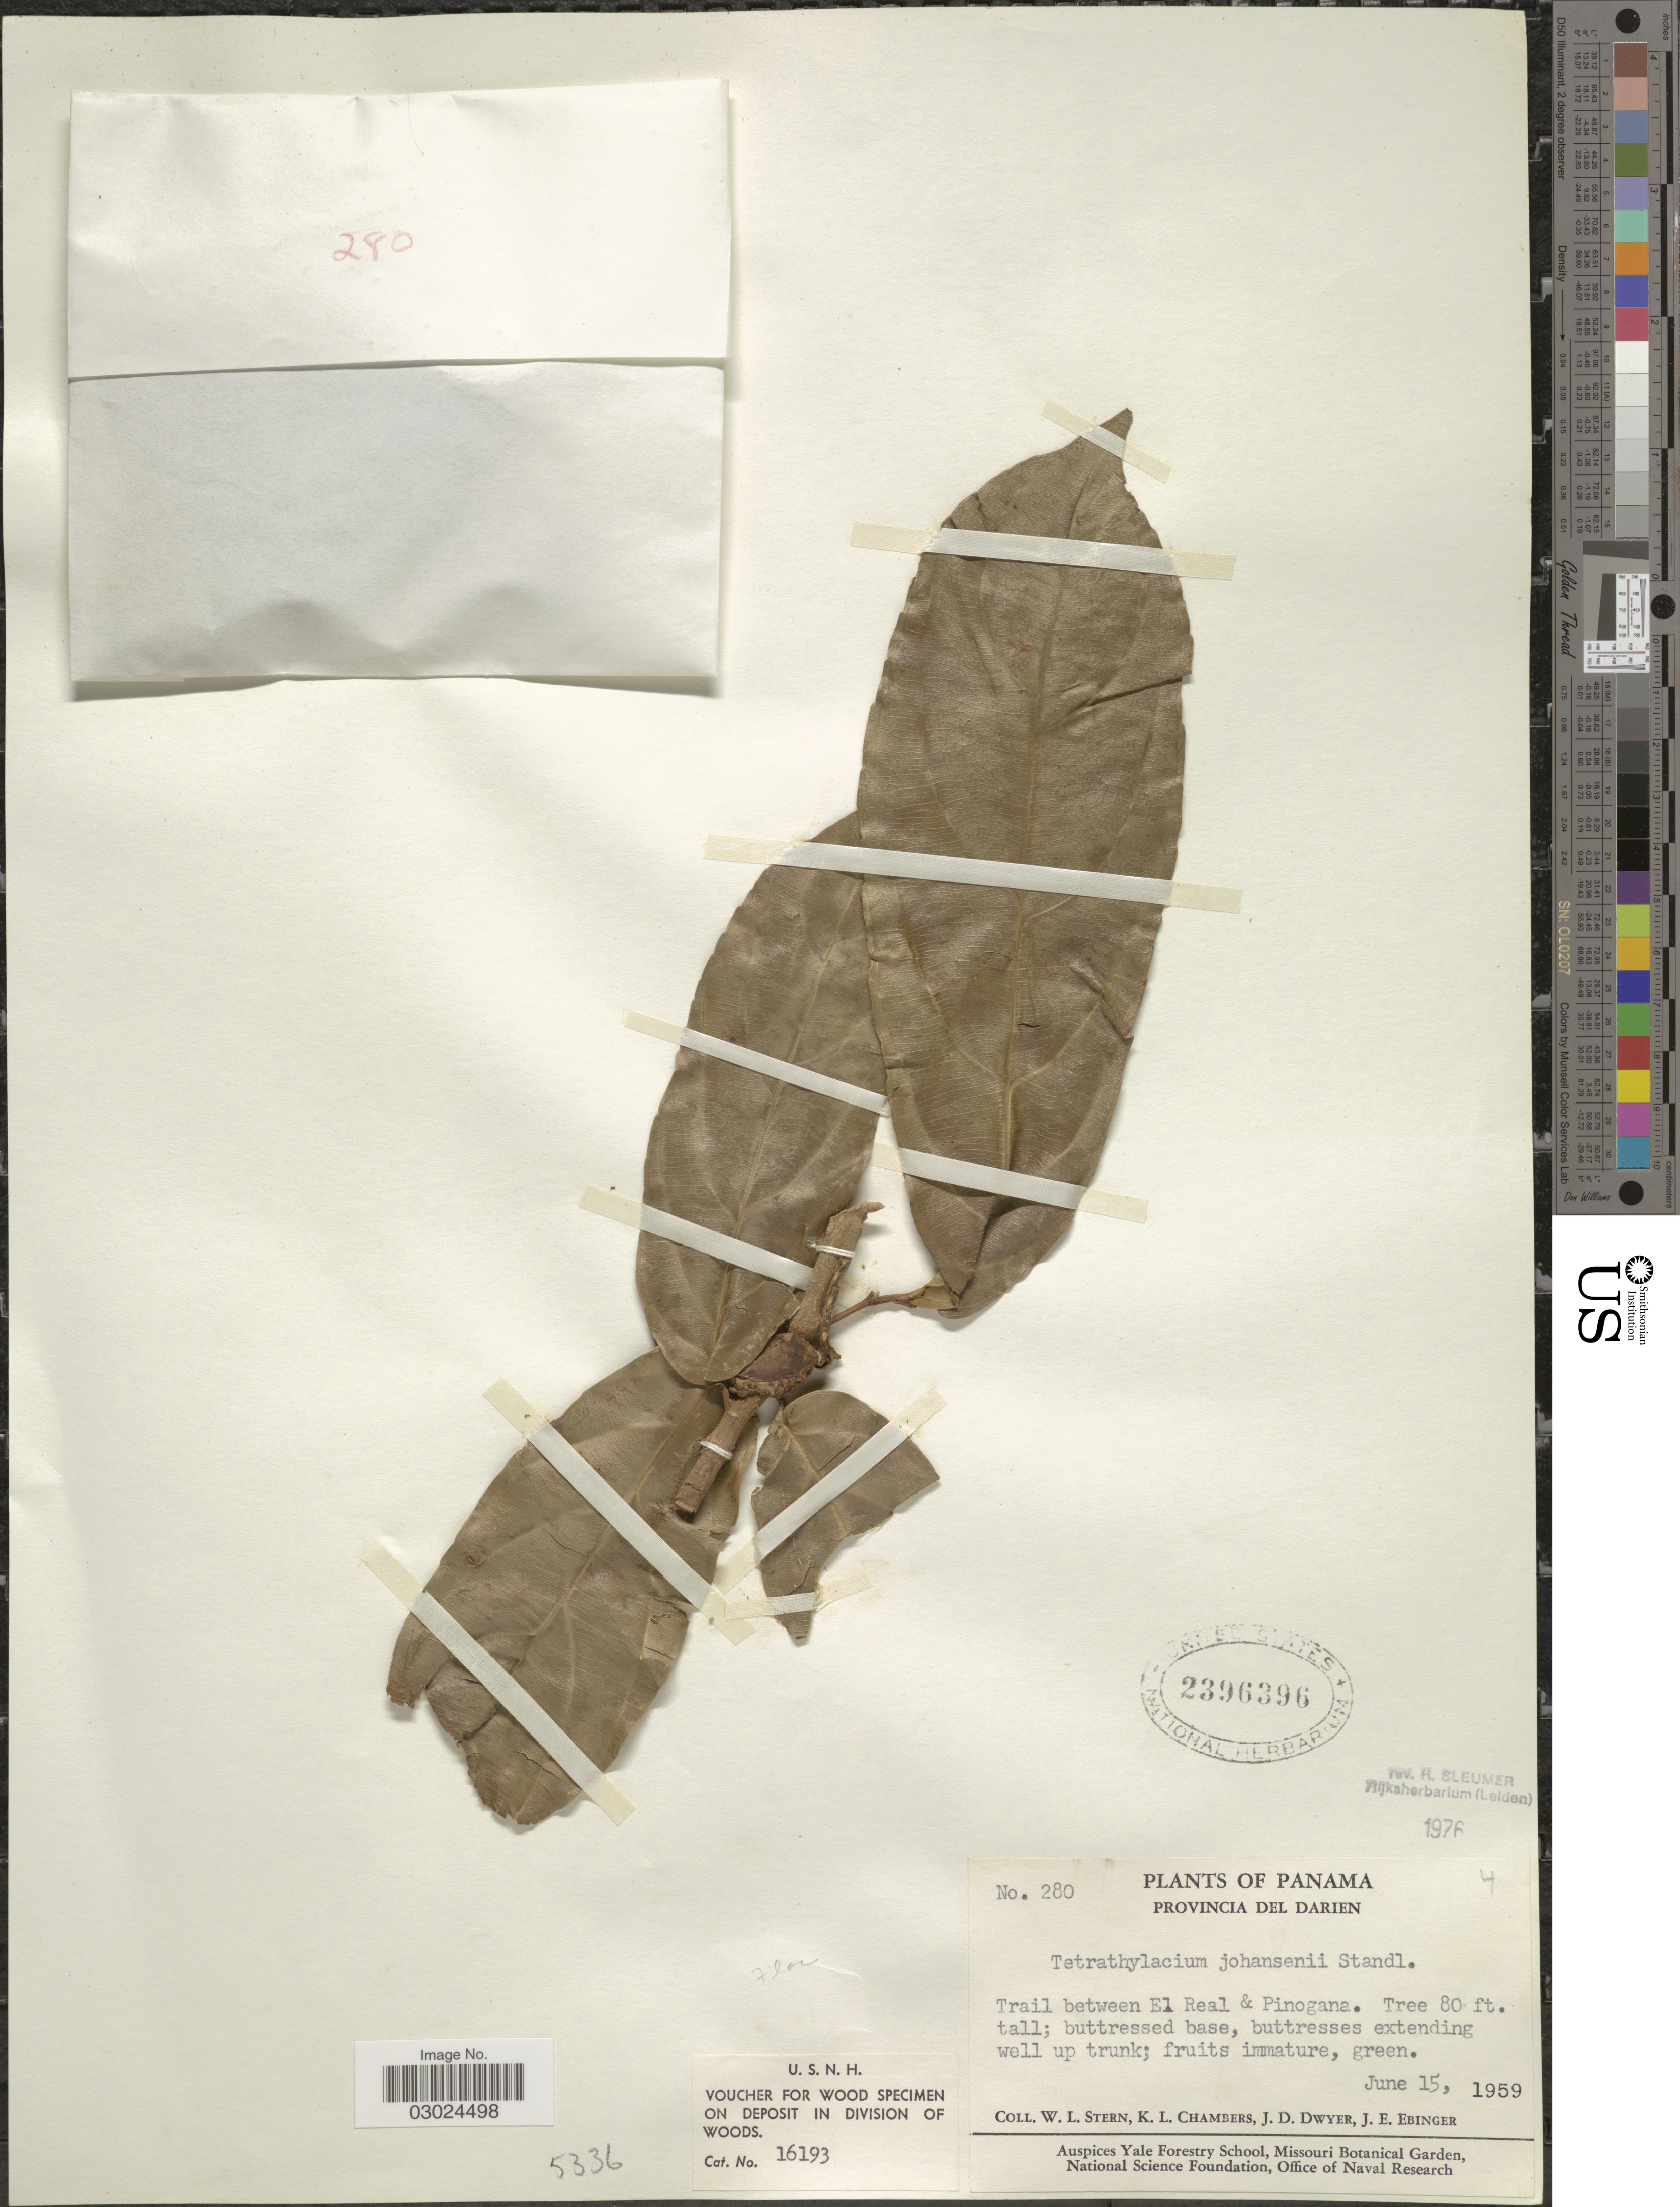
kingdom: Plantae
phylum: Tracheophyta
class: Magnoliopsida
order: Malpighiales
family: Salicaceae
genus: Tetrathylacium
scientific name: Tetrathylacium johansenii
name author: Standl.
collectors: W. L. Stern, K. Chambers, J. D. Dwyer & J. Ebinger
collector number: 280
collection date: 1959-06-15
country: Panama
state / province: Darién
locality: Trail between El Real & Pinogana.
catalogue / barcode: US 2396396